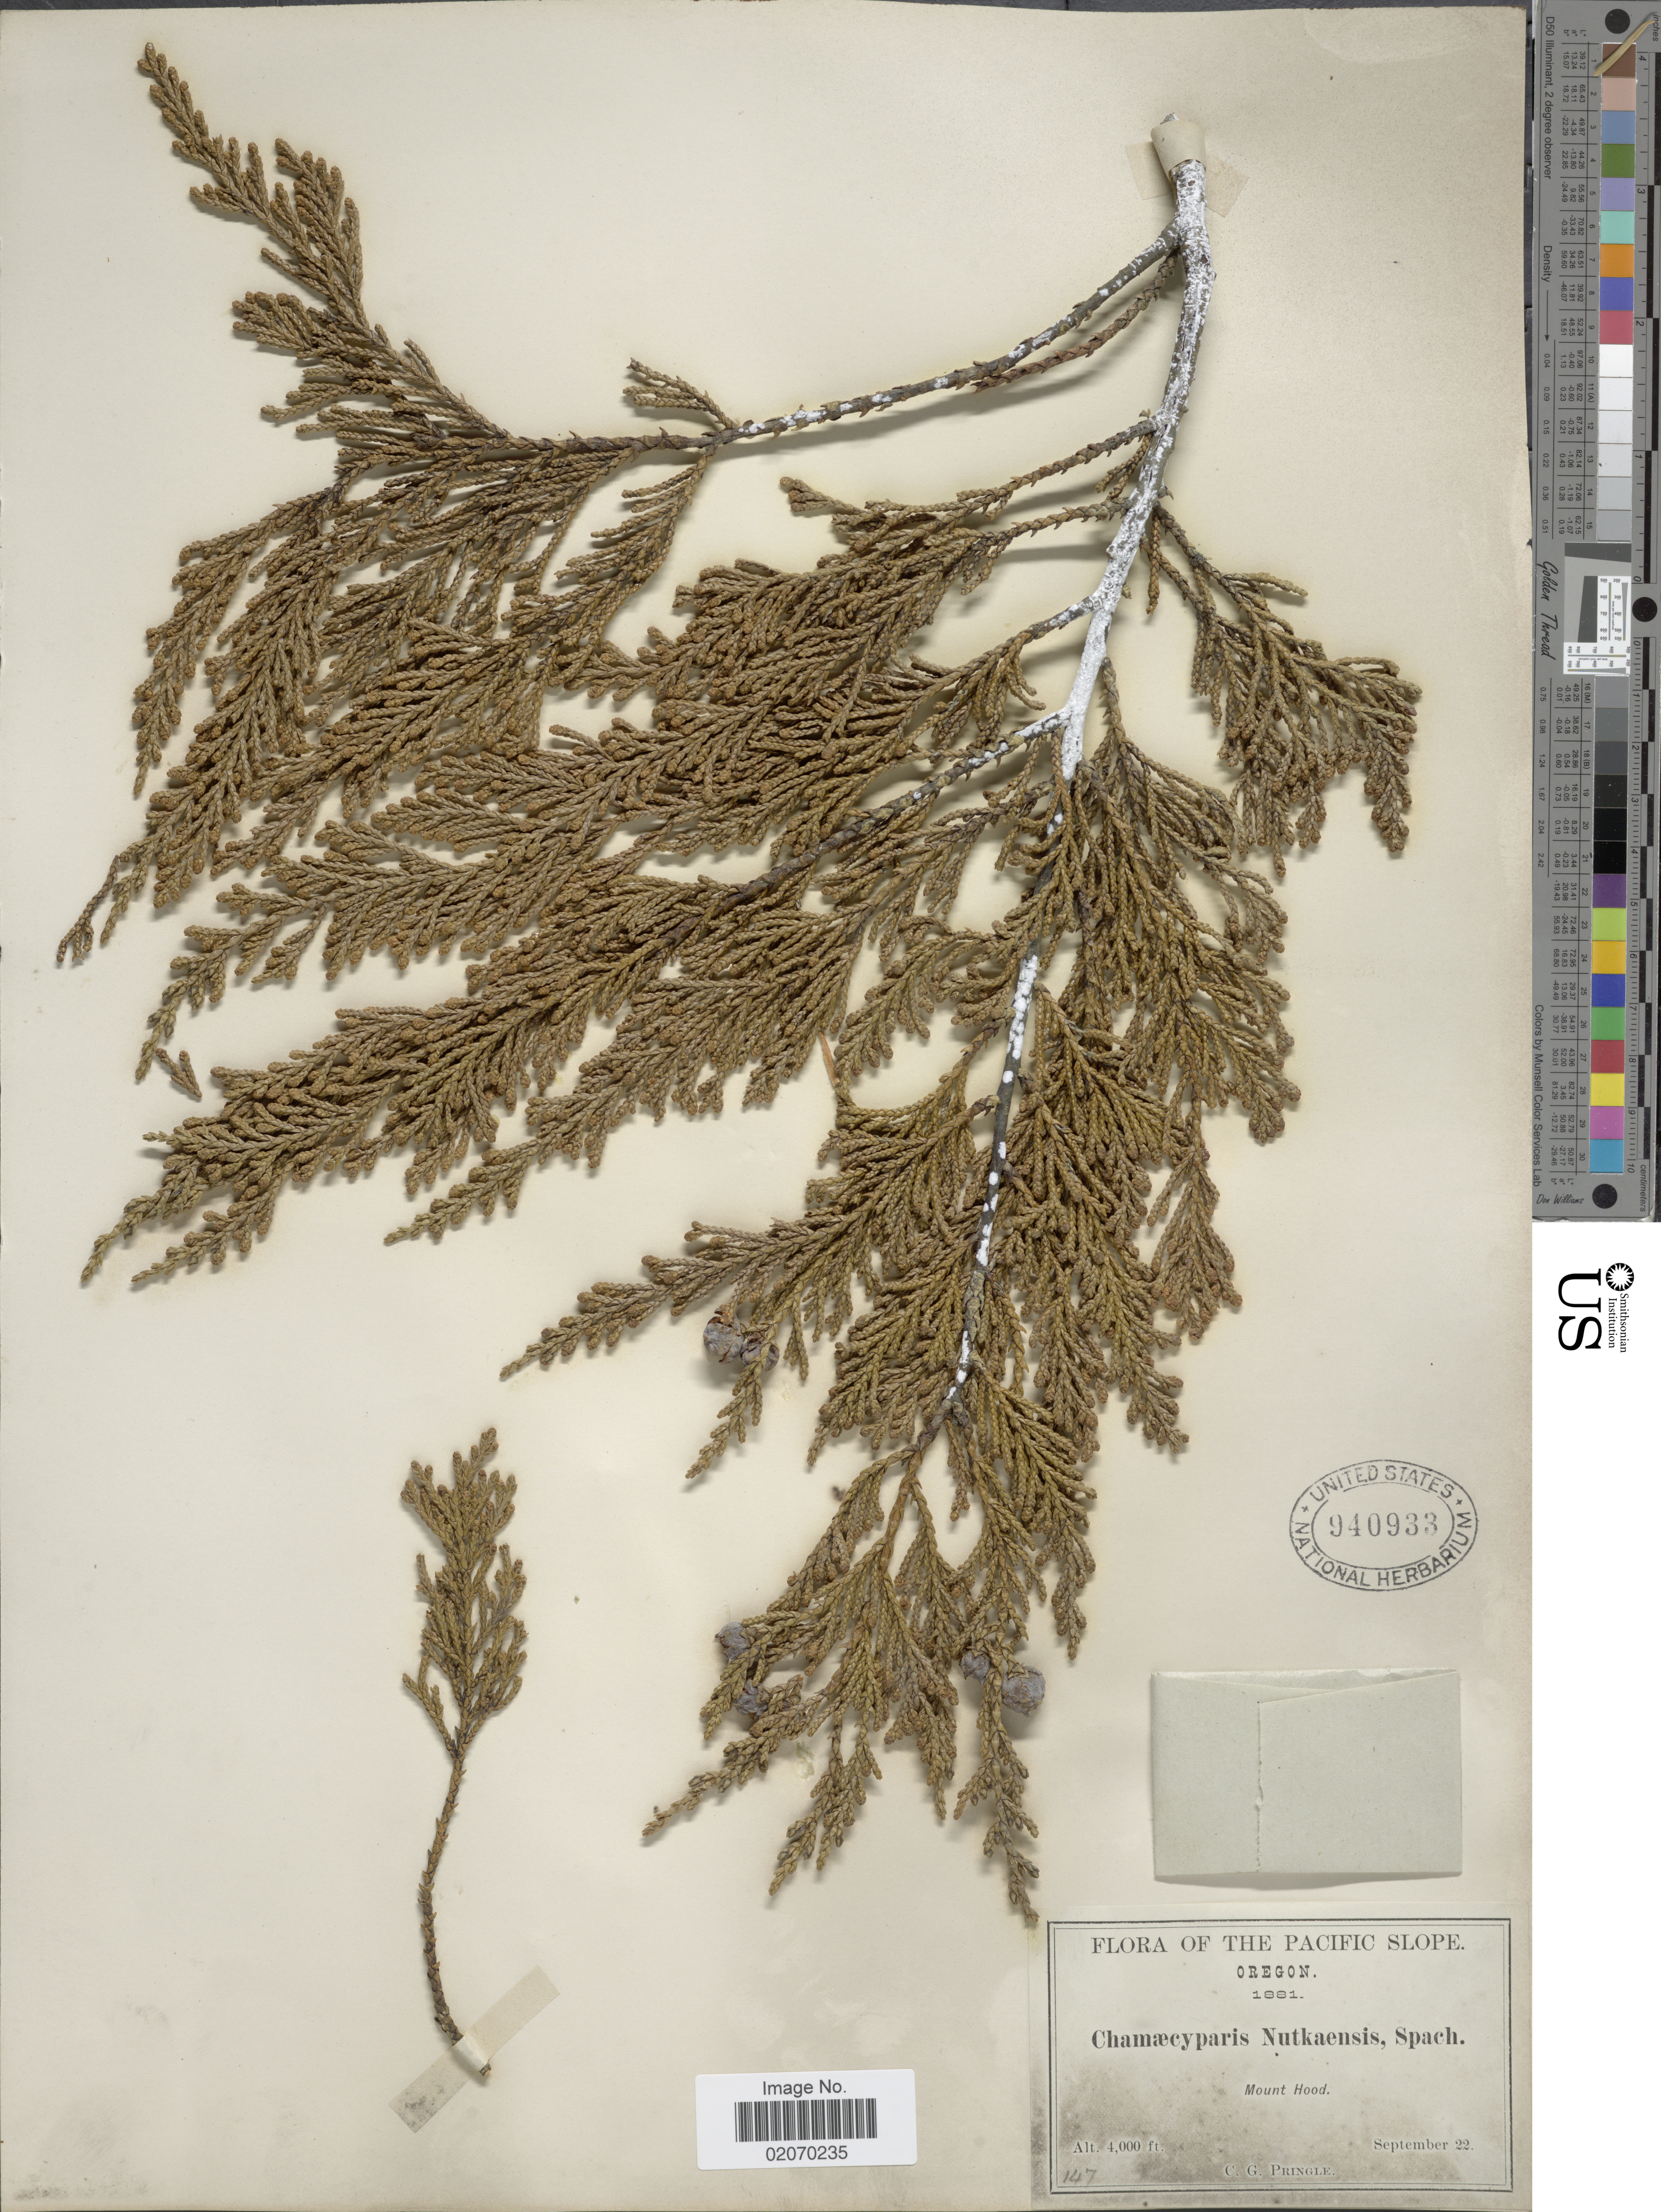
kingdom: Plantae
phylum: Tracheophyta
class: Pinopsida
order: Pinales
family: Cupressaceae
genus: Chamaecyparis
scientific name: Chamaecyparis nootkatensis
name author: (D. Don) Spach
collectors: C. G. Pringle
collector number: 147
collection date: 1881-09-22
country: United States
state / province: Oregon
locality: The Pacific Slope, Mount Hood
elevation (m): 1219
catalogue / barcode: US 940933